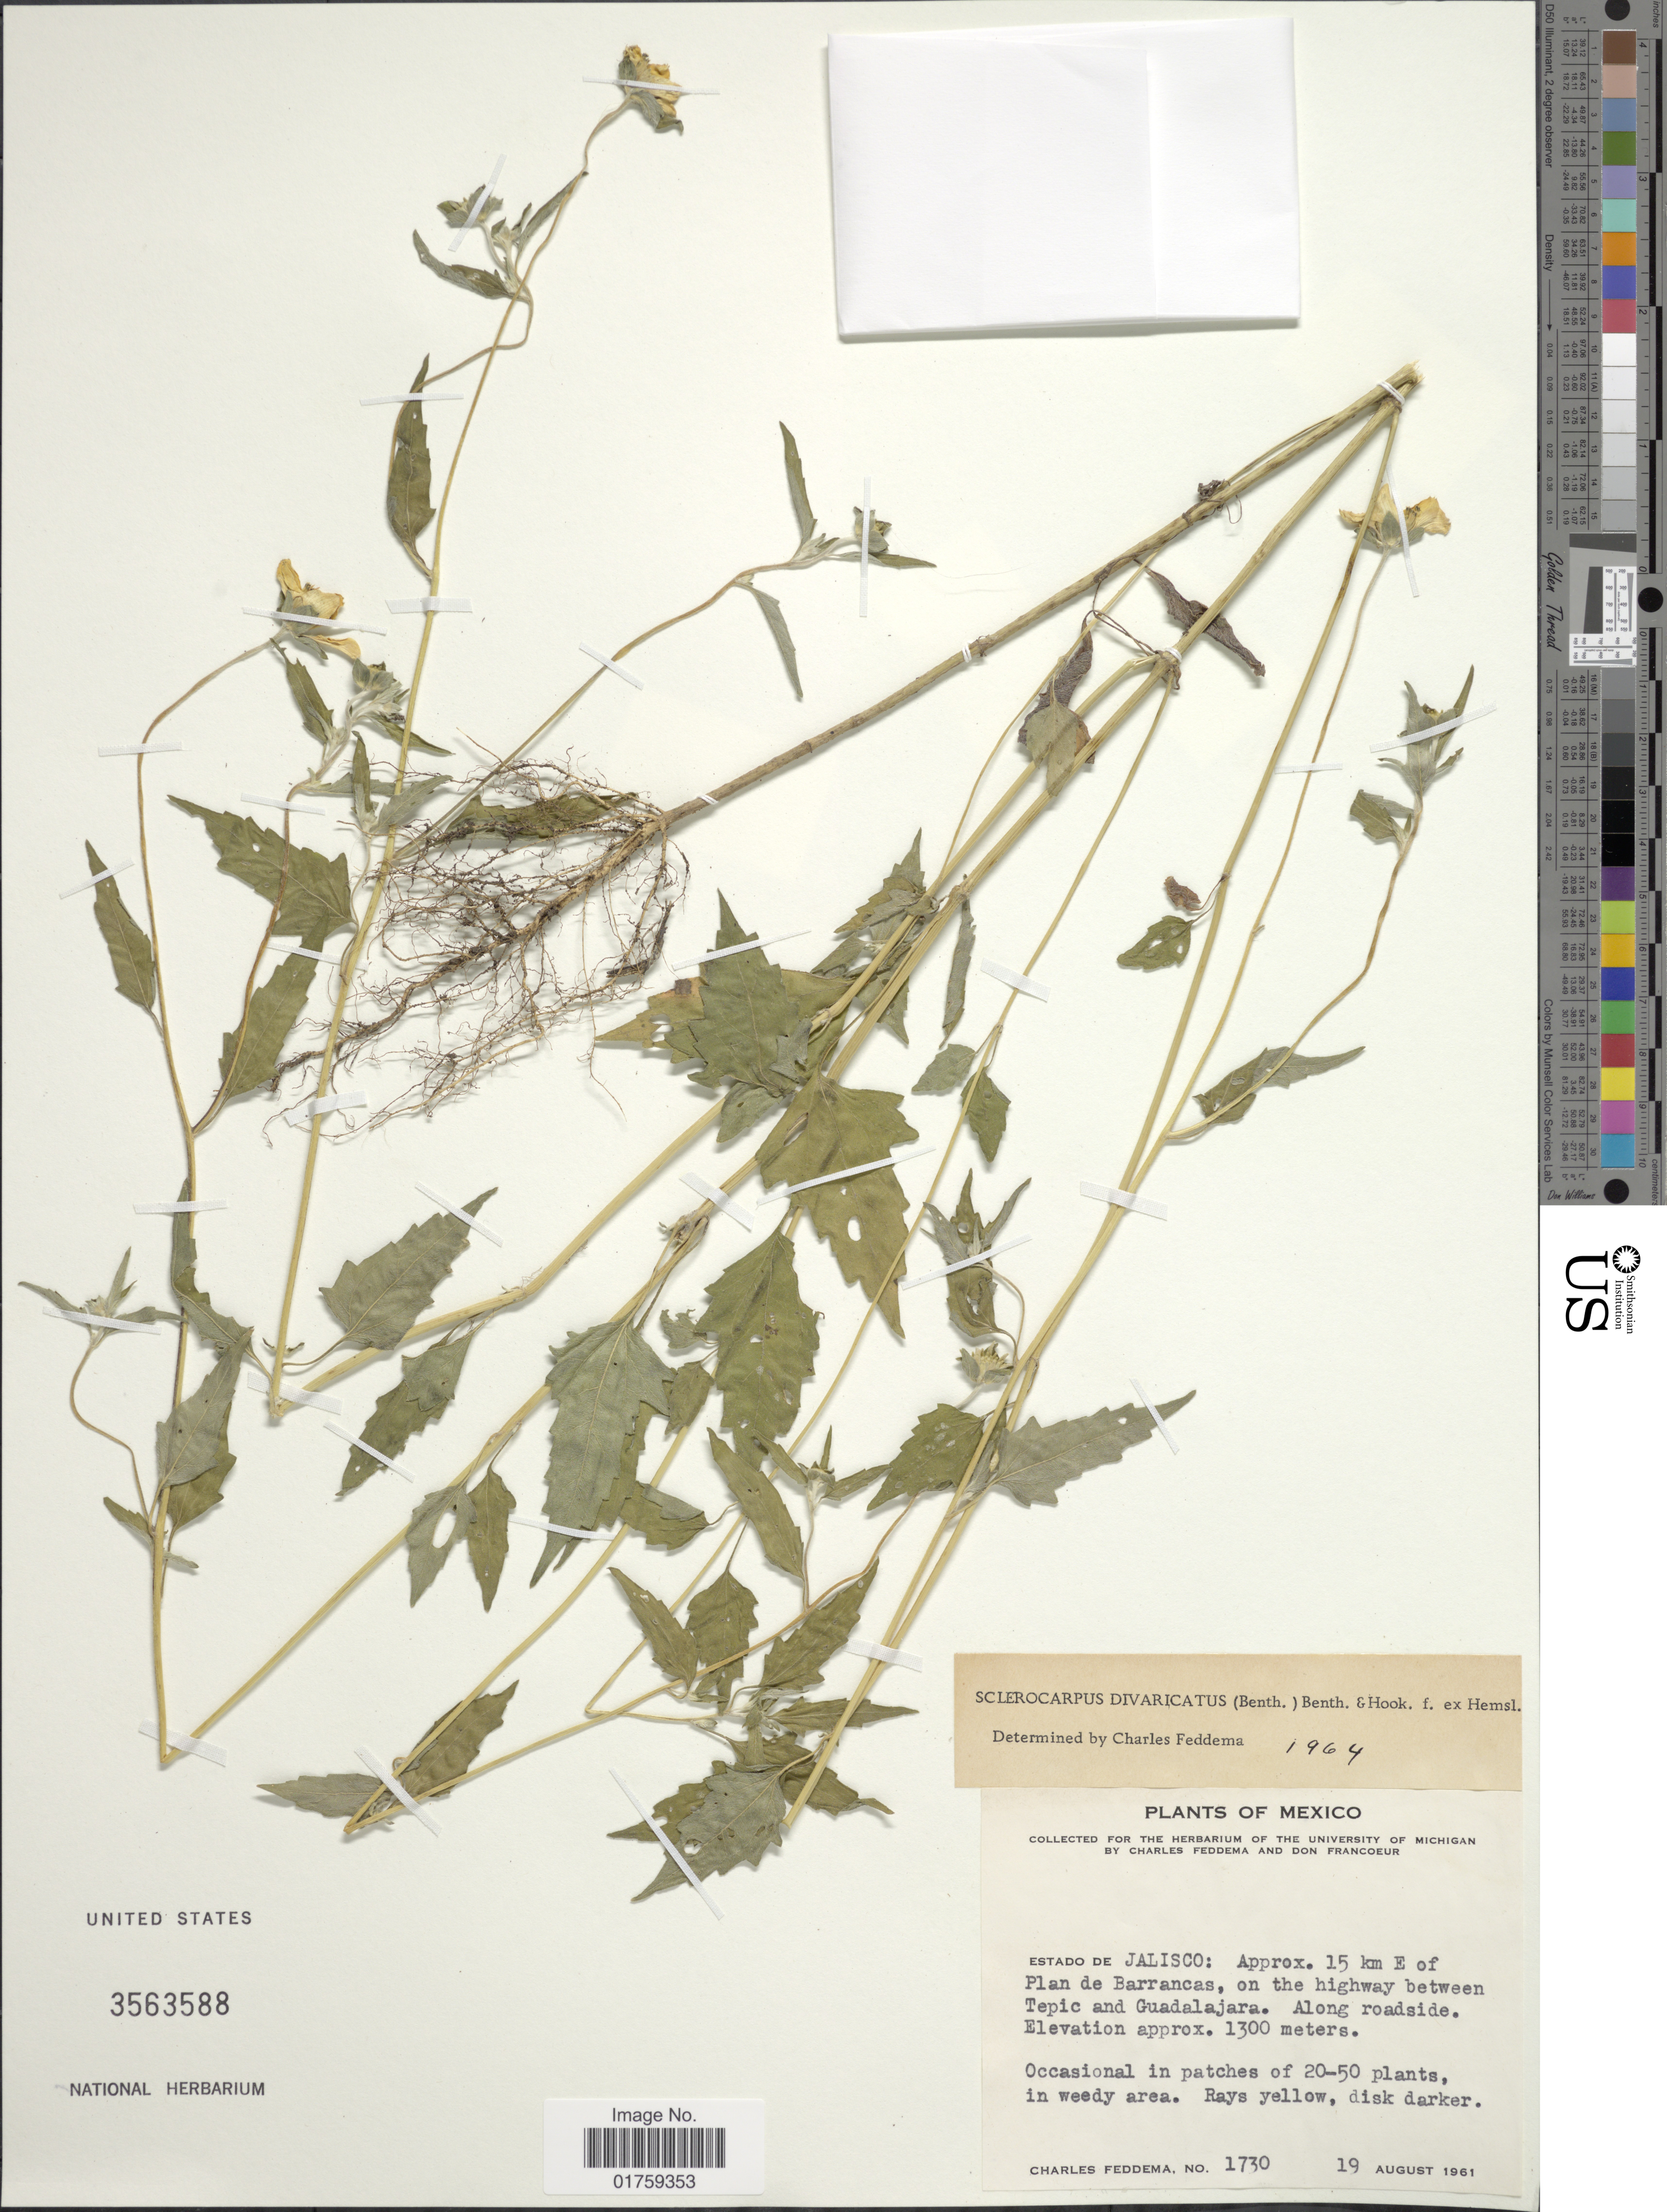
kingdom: Plantae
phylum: Tracheophyta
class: Magnoliopsida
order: Asterales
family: Asteraceae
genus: Sclerocarpus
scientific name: Sclerocarpus divaricatus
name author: (Benth.) Benth. & Hook. f. ex Hemsl.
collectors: C. Feddema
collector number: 1730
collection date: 1961-08-19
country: Mexico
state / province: Jalisco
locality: Estado de Jalisco: Approx. 15 km E of Plan de Barrancas, on the highway between Tepic and Guadalajara. Along roadside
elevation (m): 1300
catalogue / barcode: US 3563588